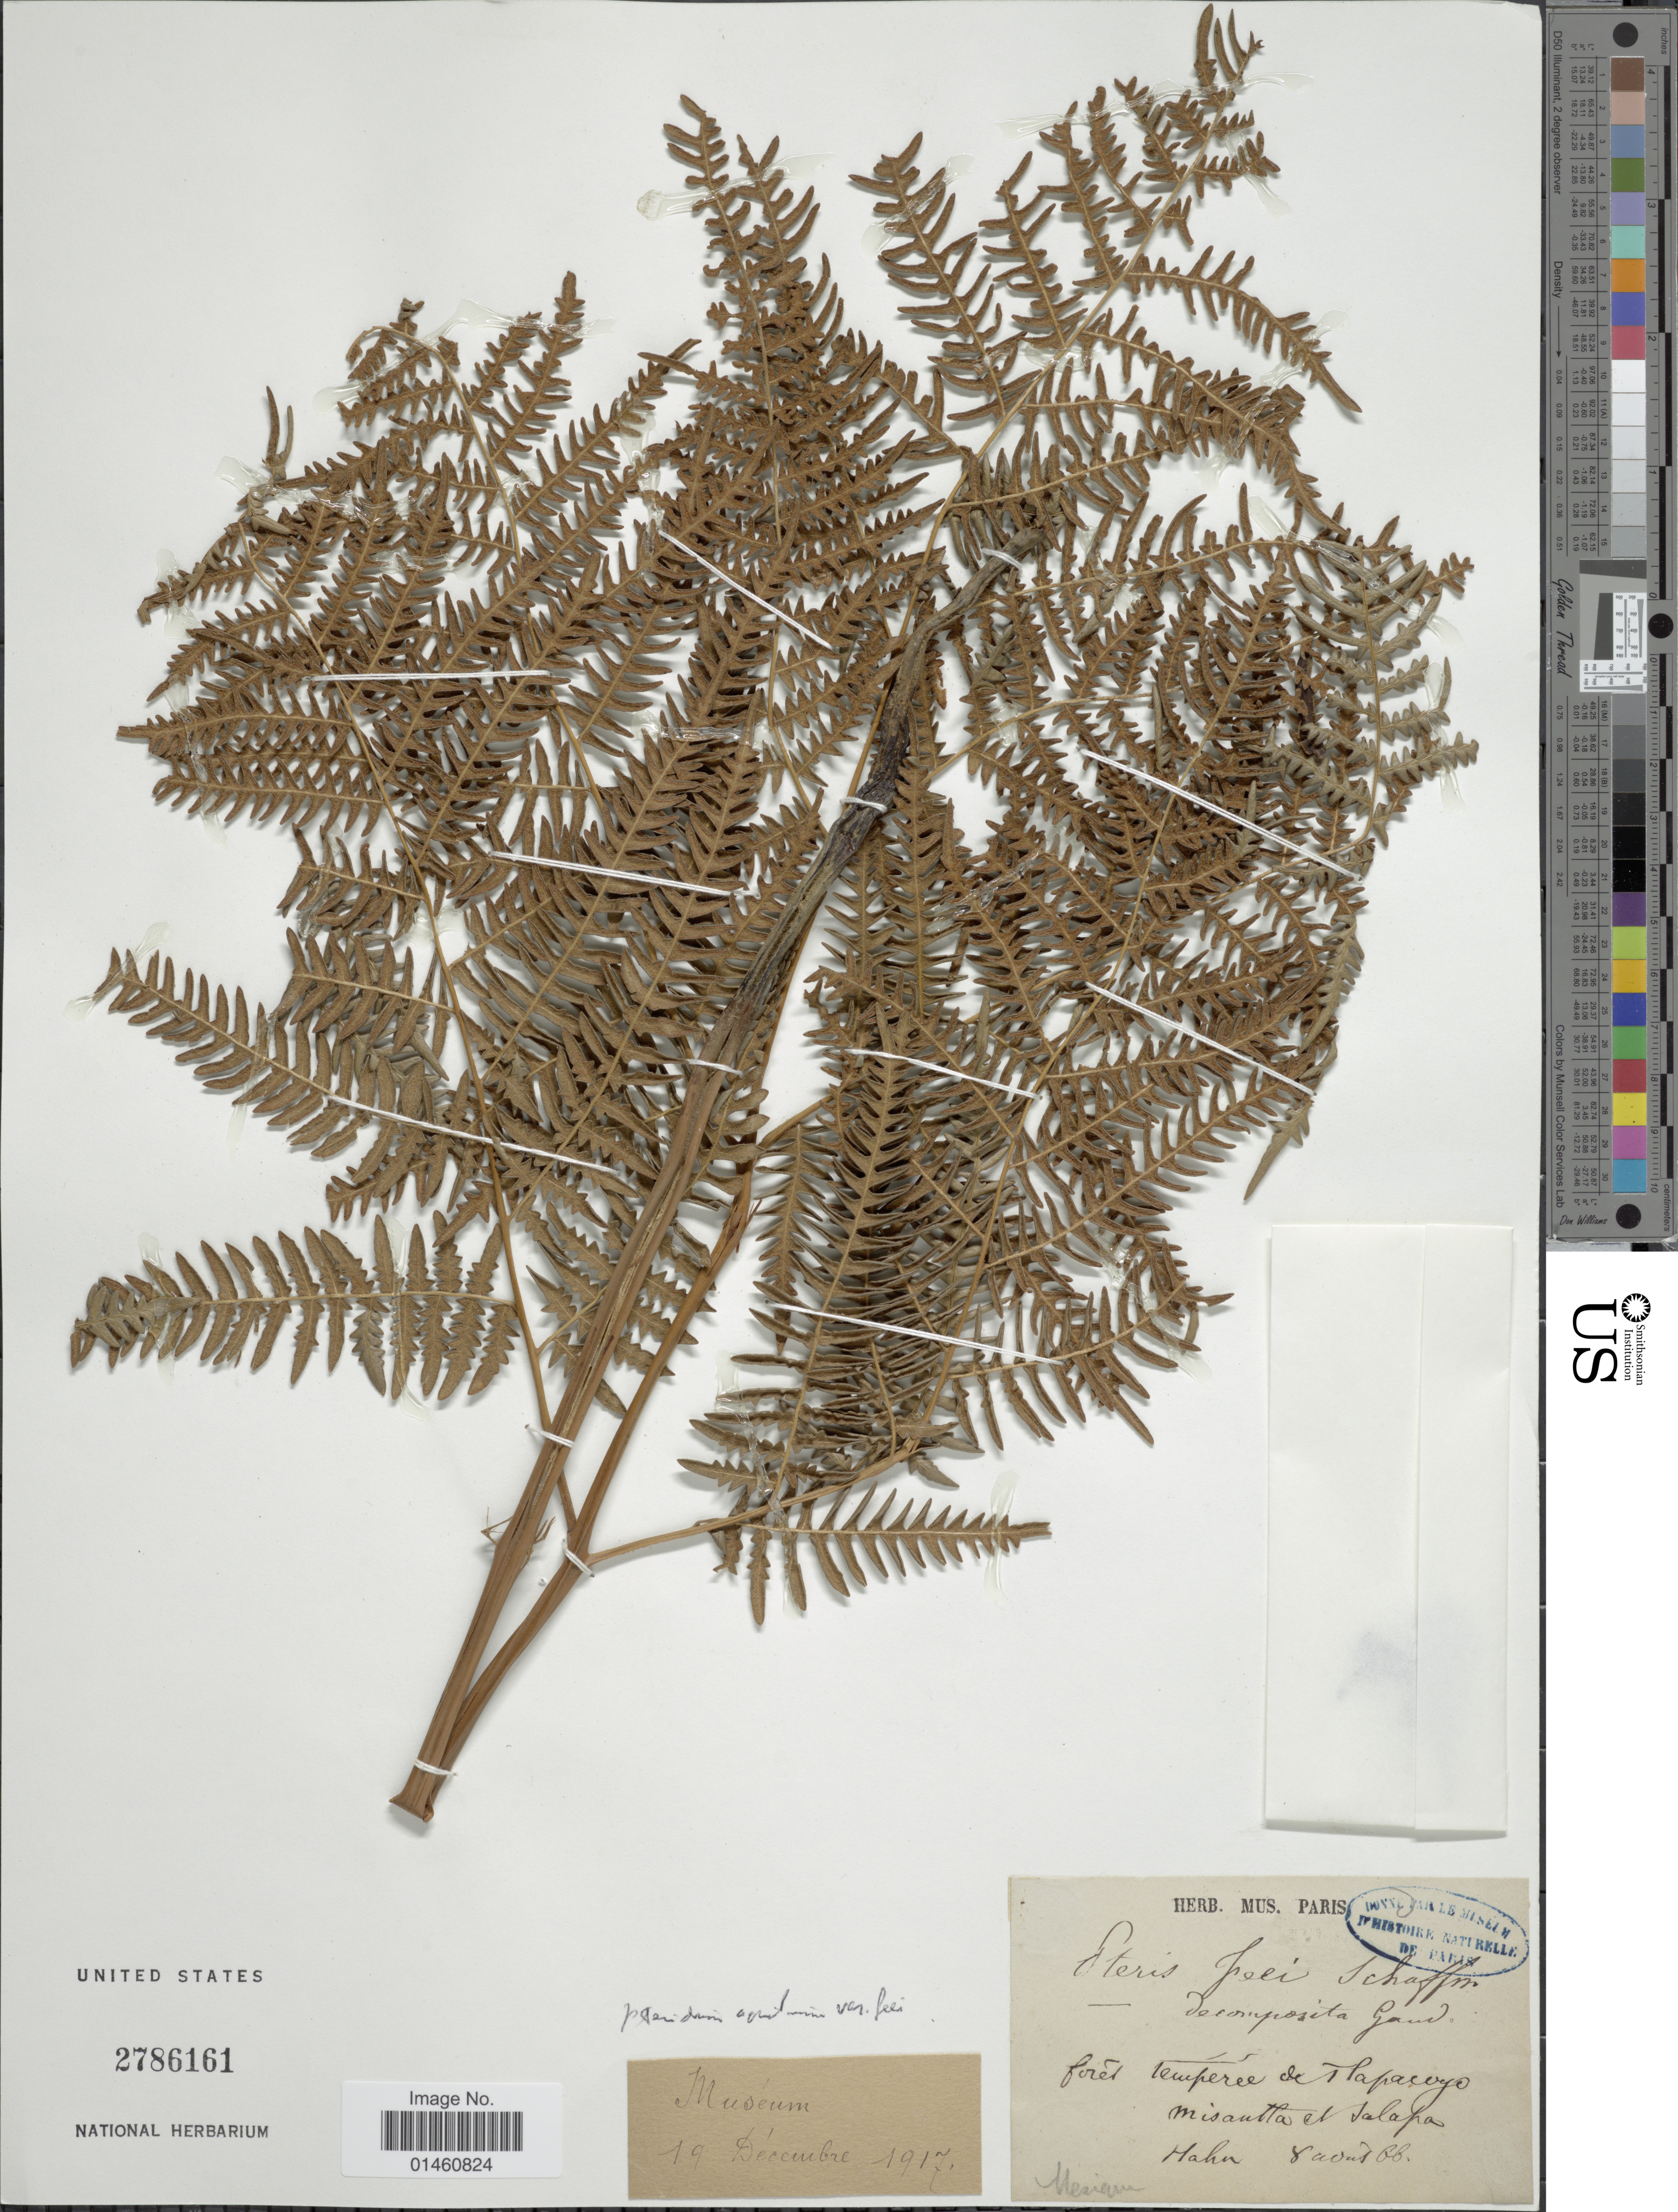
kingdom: Plantae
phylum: Tracheophyta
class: Polypodiopsida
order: Polypodiales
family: Dennstaedtiaceae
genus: Pteridium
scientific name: Pteridium aquilinum var. feei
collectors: -- Hahn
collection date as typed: Transcribed d/m/y: 8/8/66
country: Mexico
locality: Foret temperee de Tlapacoyo Misantla et Jalapa.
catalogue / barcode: US 2786161